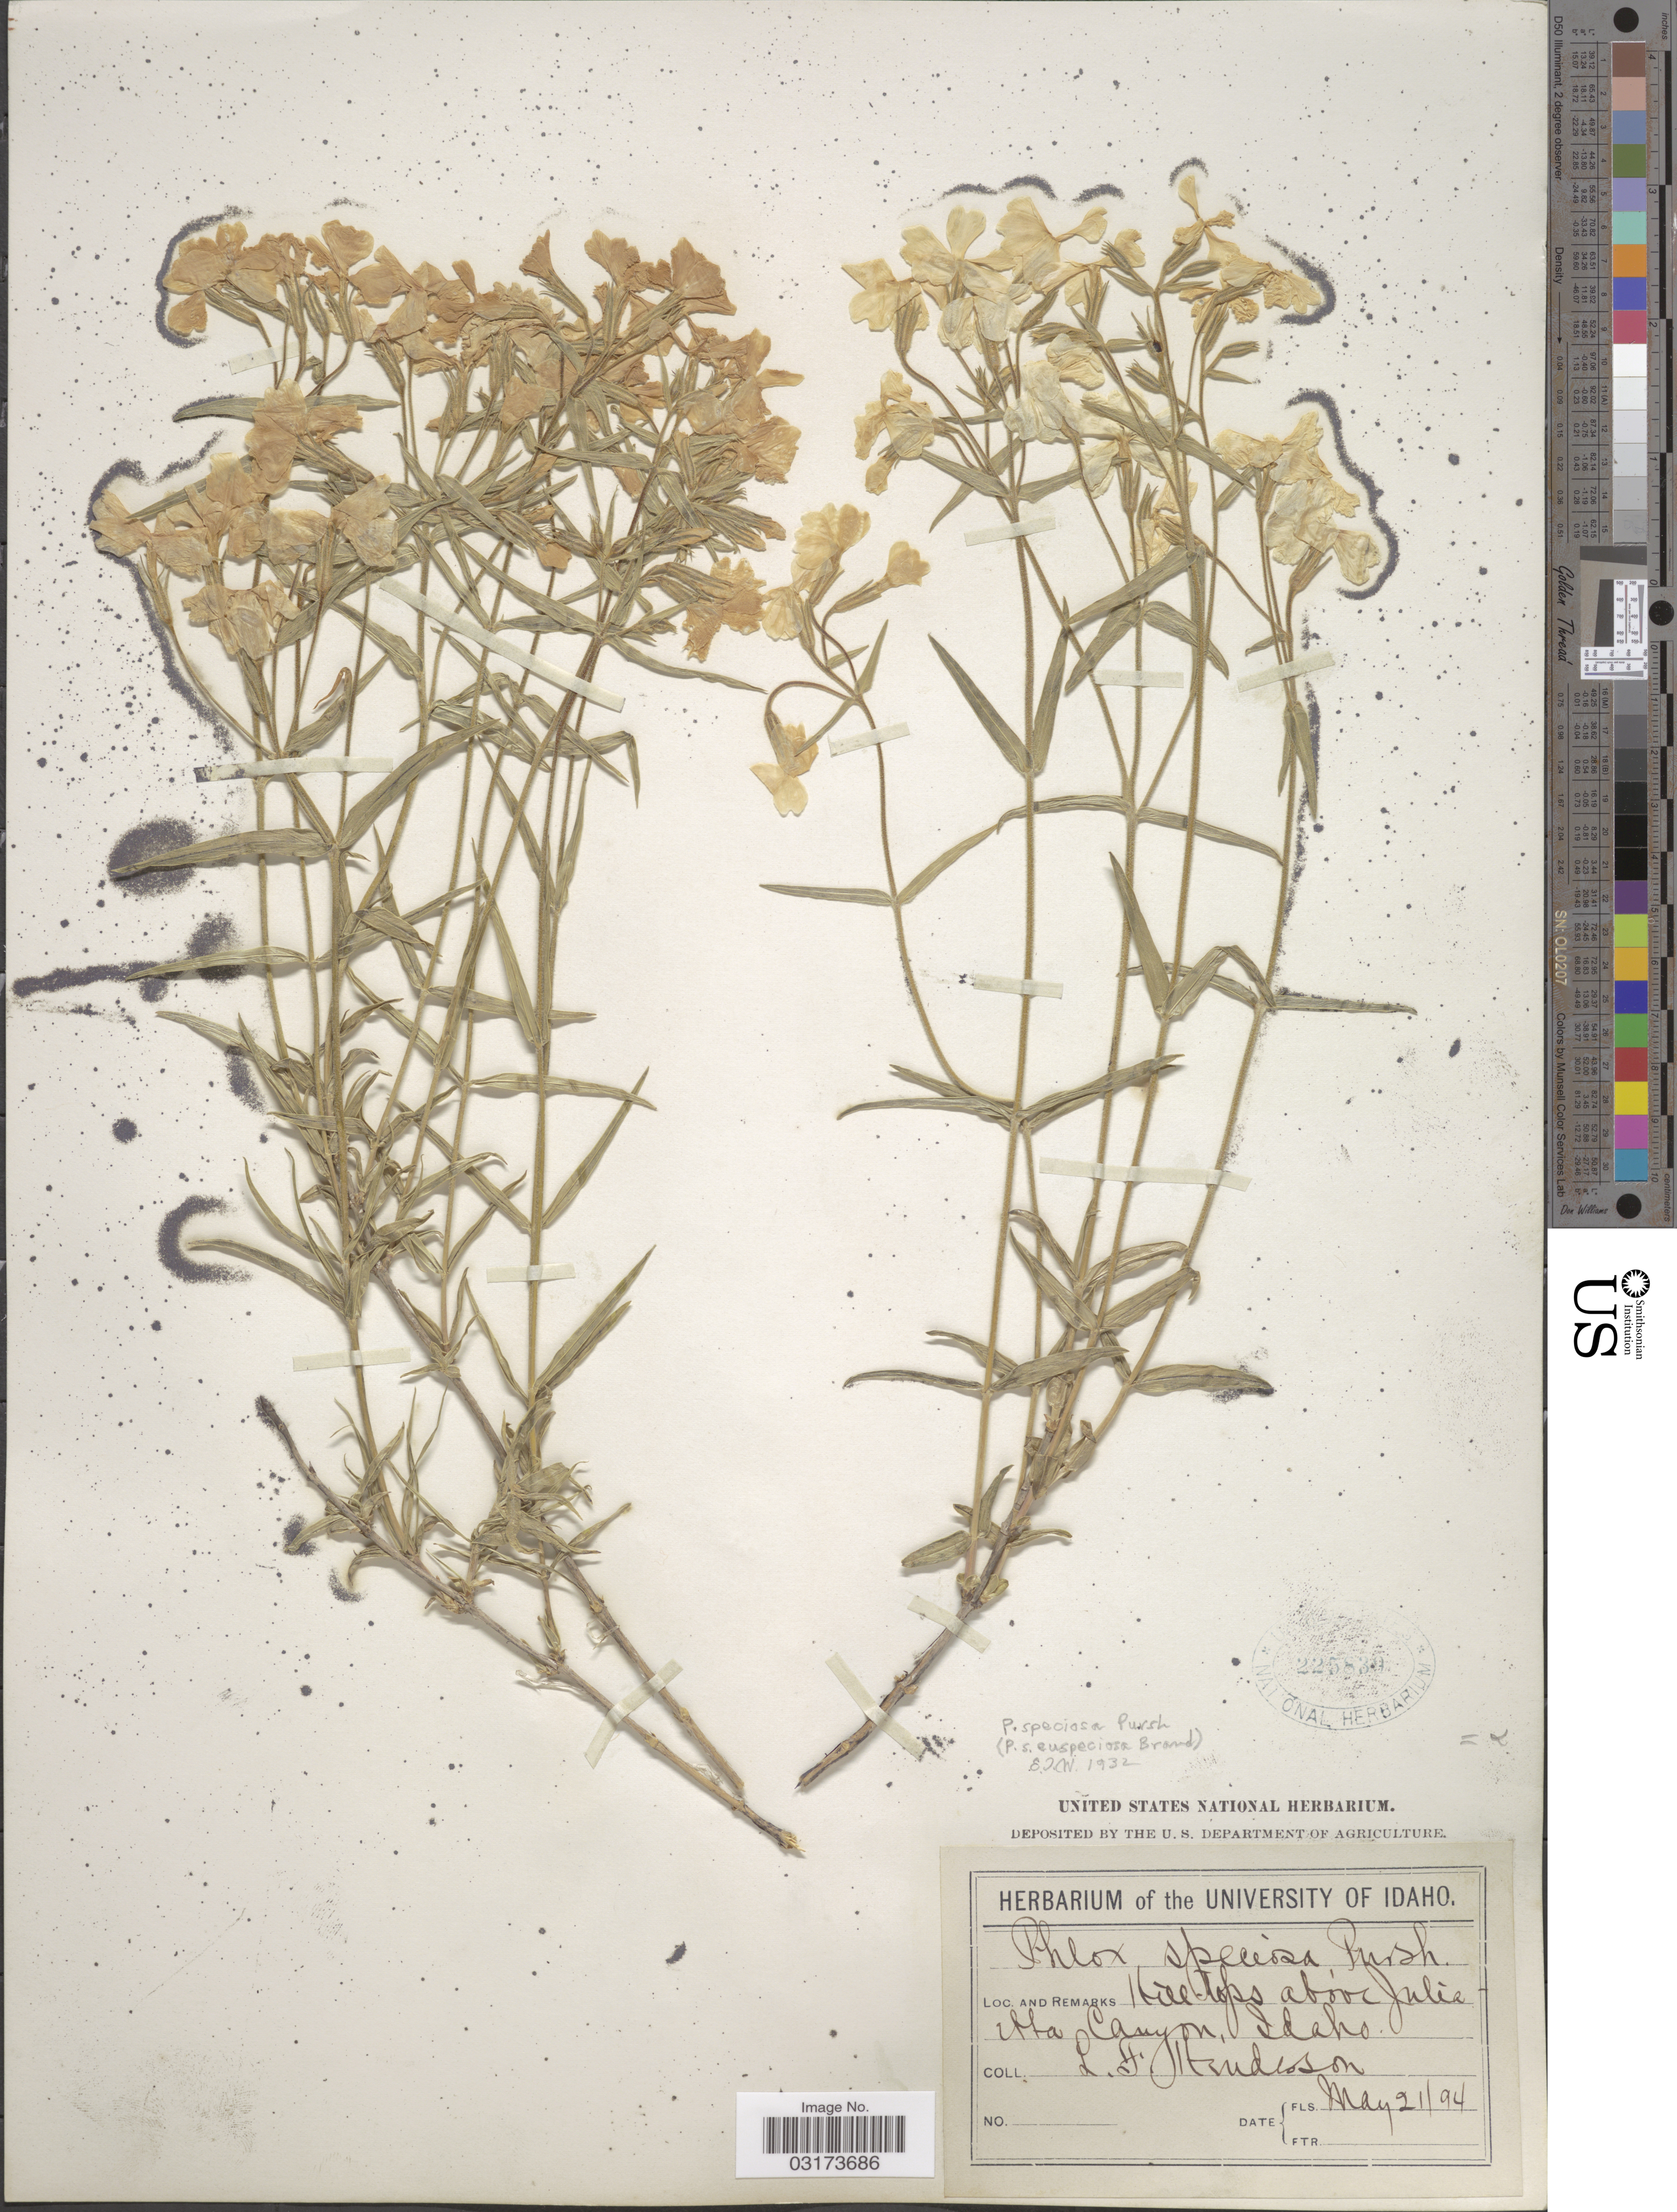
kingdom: Plantae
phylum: Tracheophyta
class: Magnoliopsida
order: Ericales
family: Polemoniaceae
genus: Phlox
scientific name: Phlox speciosa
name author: Pursh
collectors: L. Henderson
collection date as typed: Transcribed d/m/y: 21/5/94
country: United States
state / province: Idaho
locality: Hill Tops above Juliaetta Canyon.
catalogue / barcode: US 225839